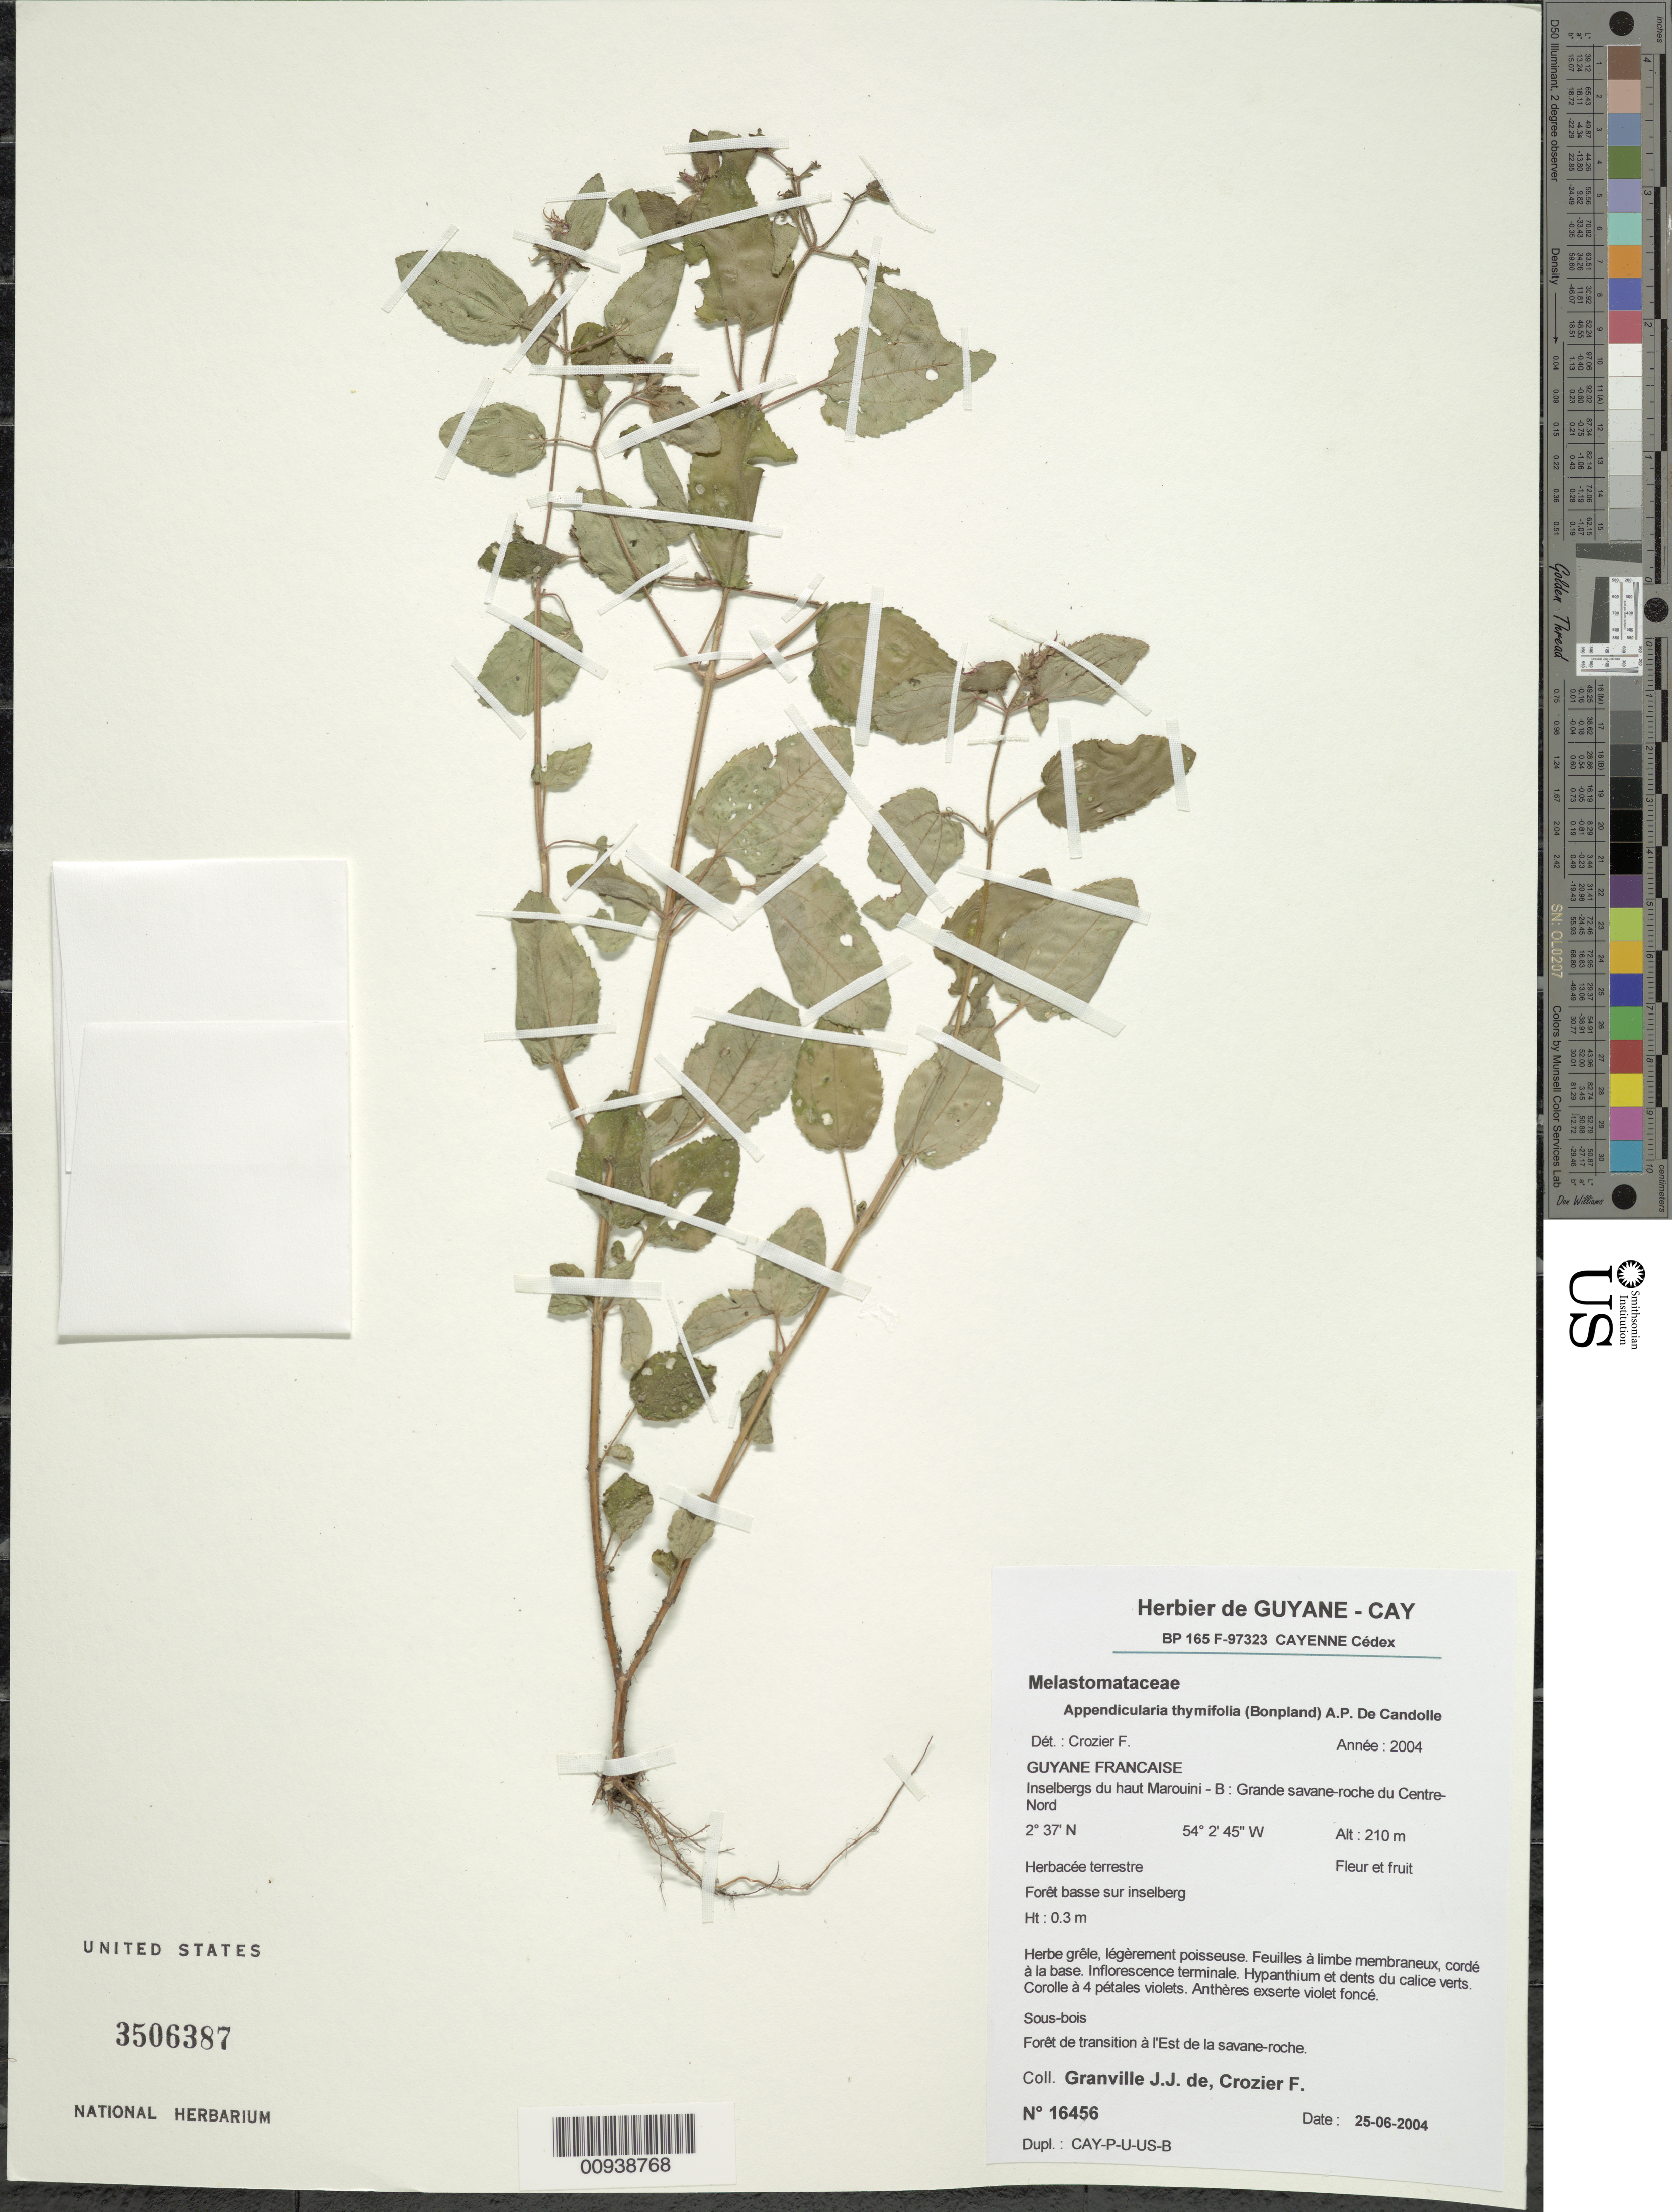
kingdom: Plantae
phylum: Tracheophyta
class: Magnoliopsida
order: Myrtales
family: Melastomataceae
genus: Ernestia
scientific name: Ernestia rubra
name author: Pulle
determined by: Nunes da Silva, Diego, (RB), Jardim Botanico do Rio de Janeiro - Herbario (BRAZIL)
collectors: J.-J. de Granville & F. Crozier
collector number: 16456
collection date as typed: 25-Jun-04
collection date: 2004-06-25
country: French Guiana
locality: Haut Marouini-B; grande savane-roche du Centre-Nord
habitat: Forêt basse sur inselberg, forêt de transition lest de la savane-roche; sous bois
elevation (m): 210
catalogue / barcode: US 3506387